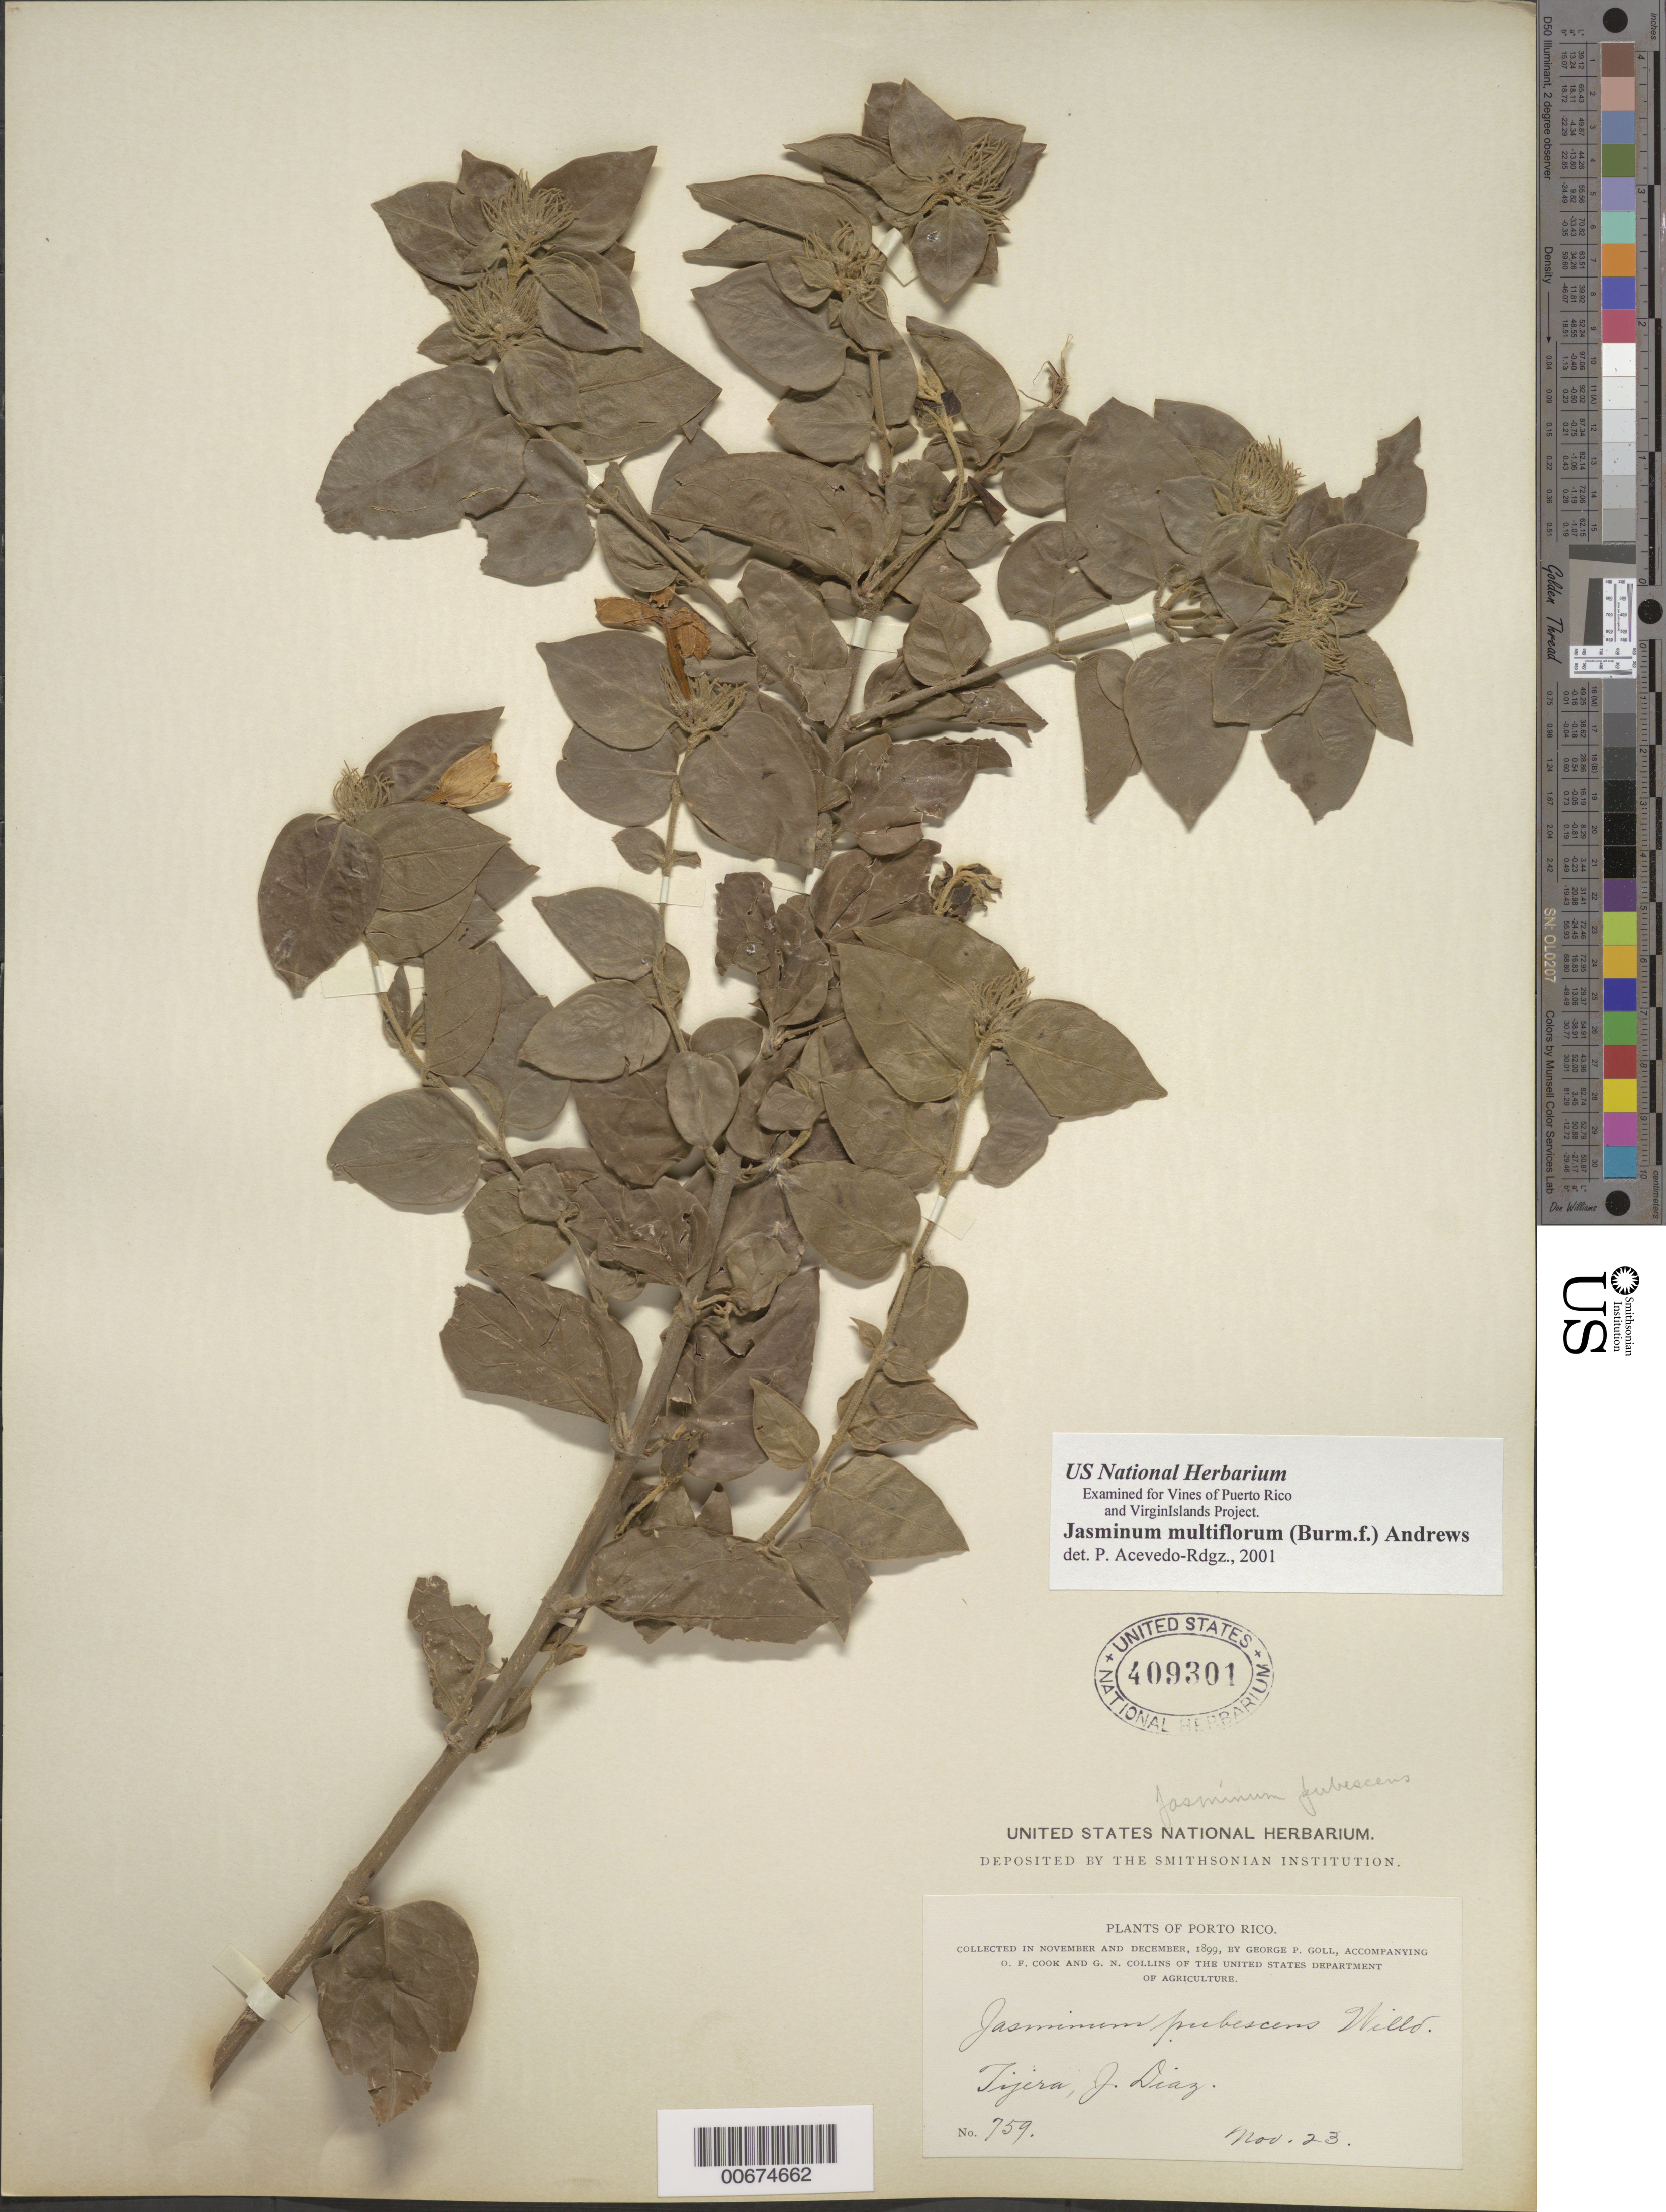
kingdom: Plantae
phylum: Tracheophyta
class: Magnoliopsida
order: Lamiales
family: Oleaceae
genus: Jasminum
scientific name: Jasminum multiflorum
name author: (Burm. f.) Andrews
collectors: G. Goll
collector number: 759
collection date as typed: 23 Nov 1899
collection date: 1899-11-23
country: Puerto Rico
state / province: Juana Díaz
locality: Tijera, J. Diaz.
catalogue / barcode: US 409301